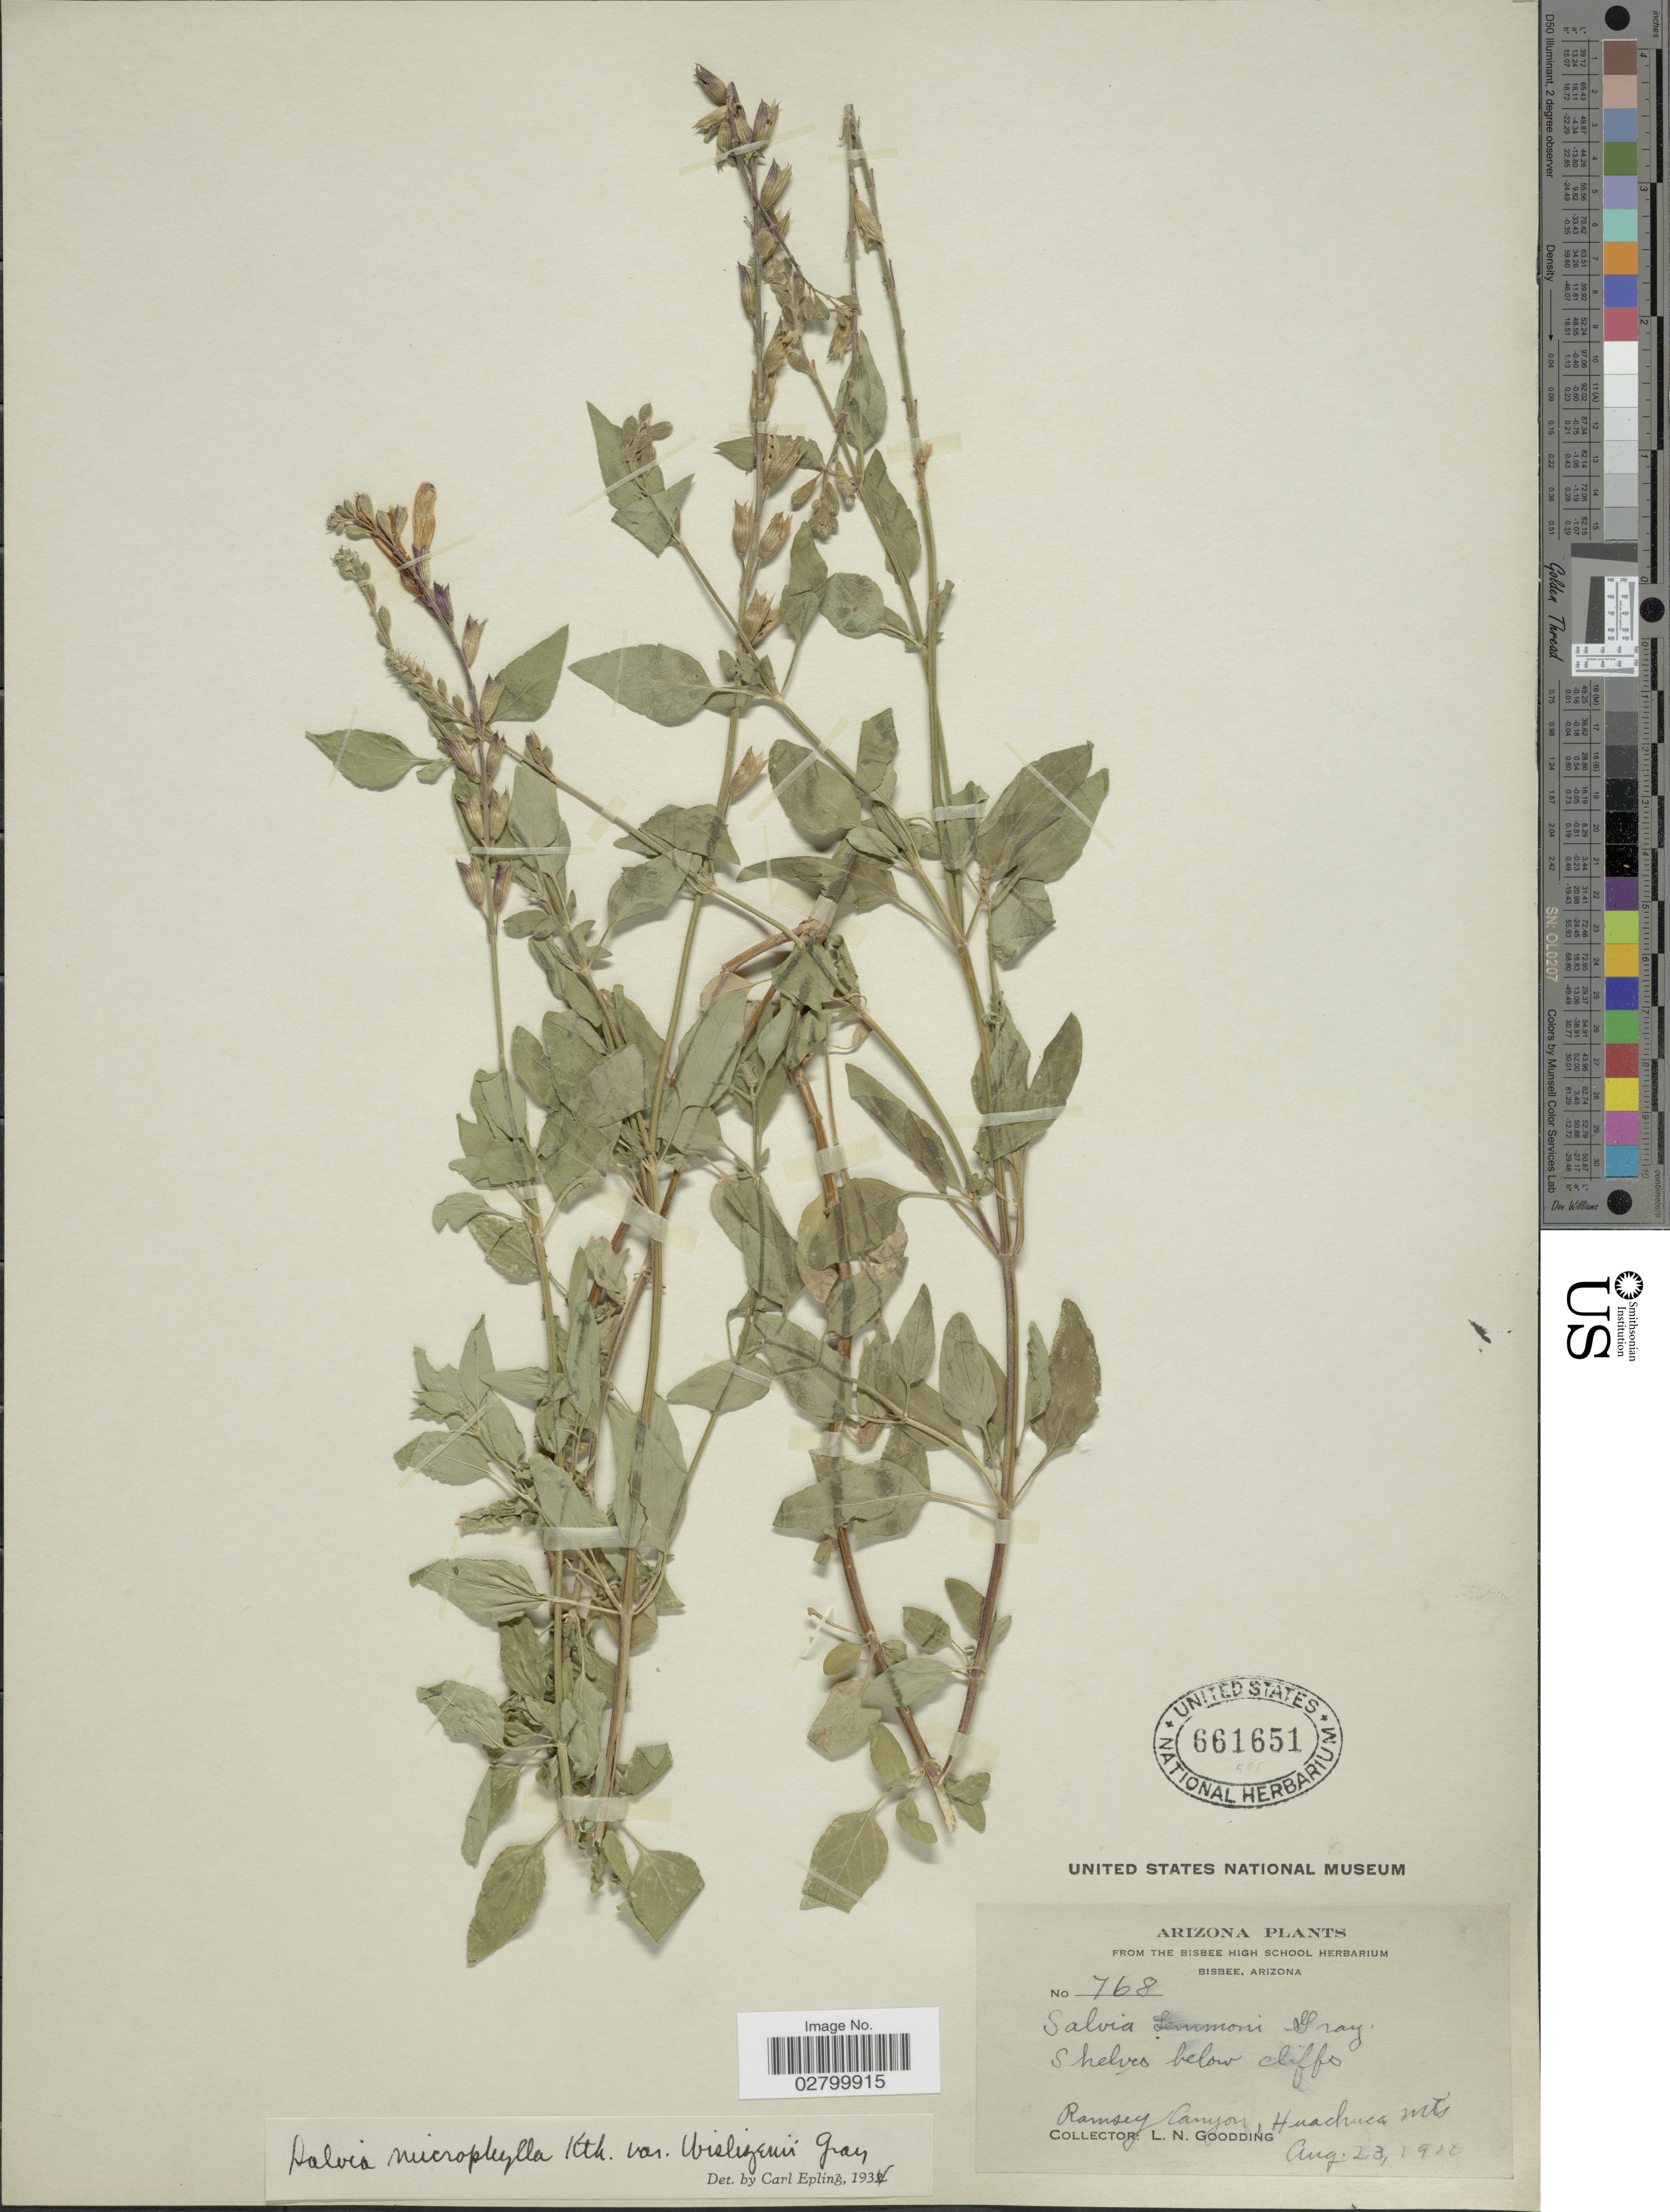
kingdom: Plantae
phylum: Tracheophyta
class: Magnoliopsida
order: Lamiales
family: Lamiaceae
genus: Salvia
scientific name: Salvia microphylla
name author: Kunth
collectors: L. N. Goodding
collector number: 768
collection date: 1918-08-23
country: United States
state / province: Arizona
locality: Shelves below cliffs. Ramsey Canyon, Huachuca Mts.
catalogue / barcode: US 661651